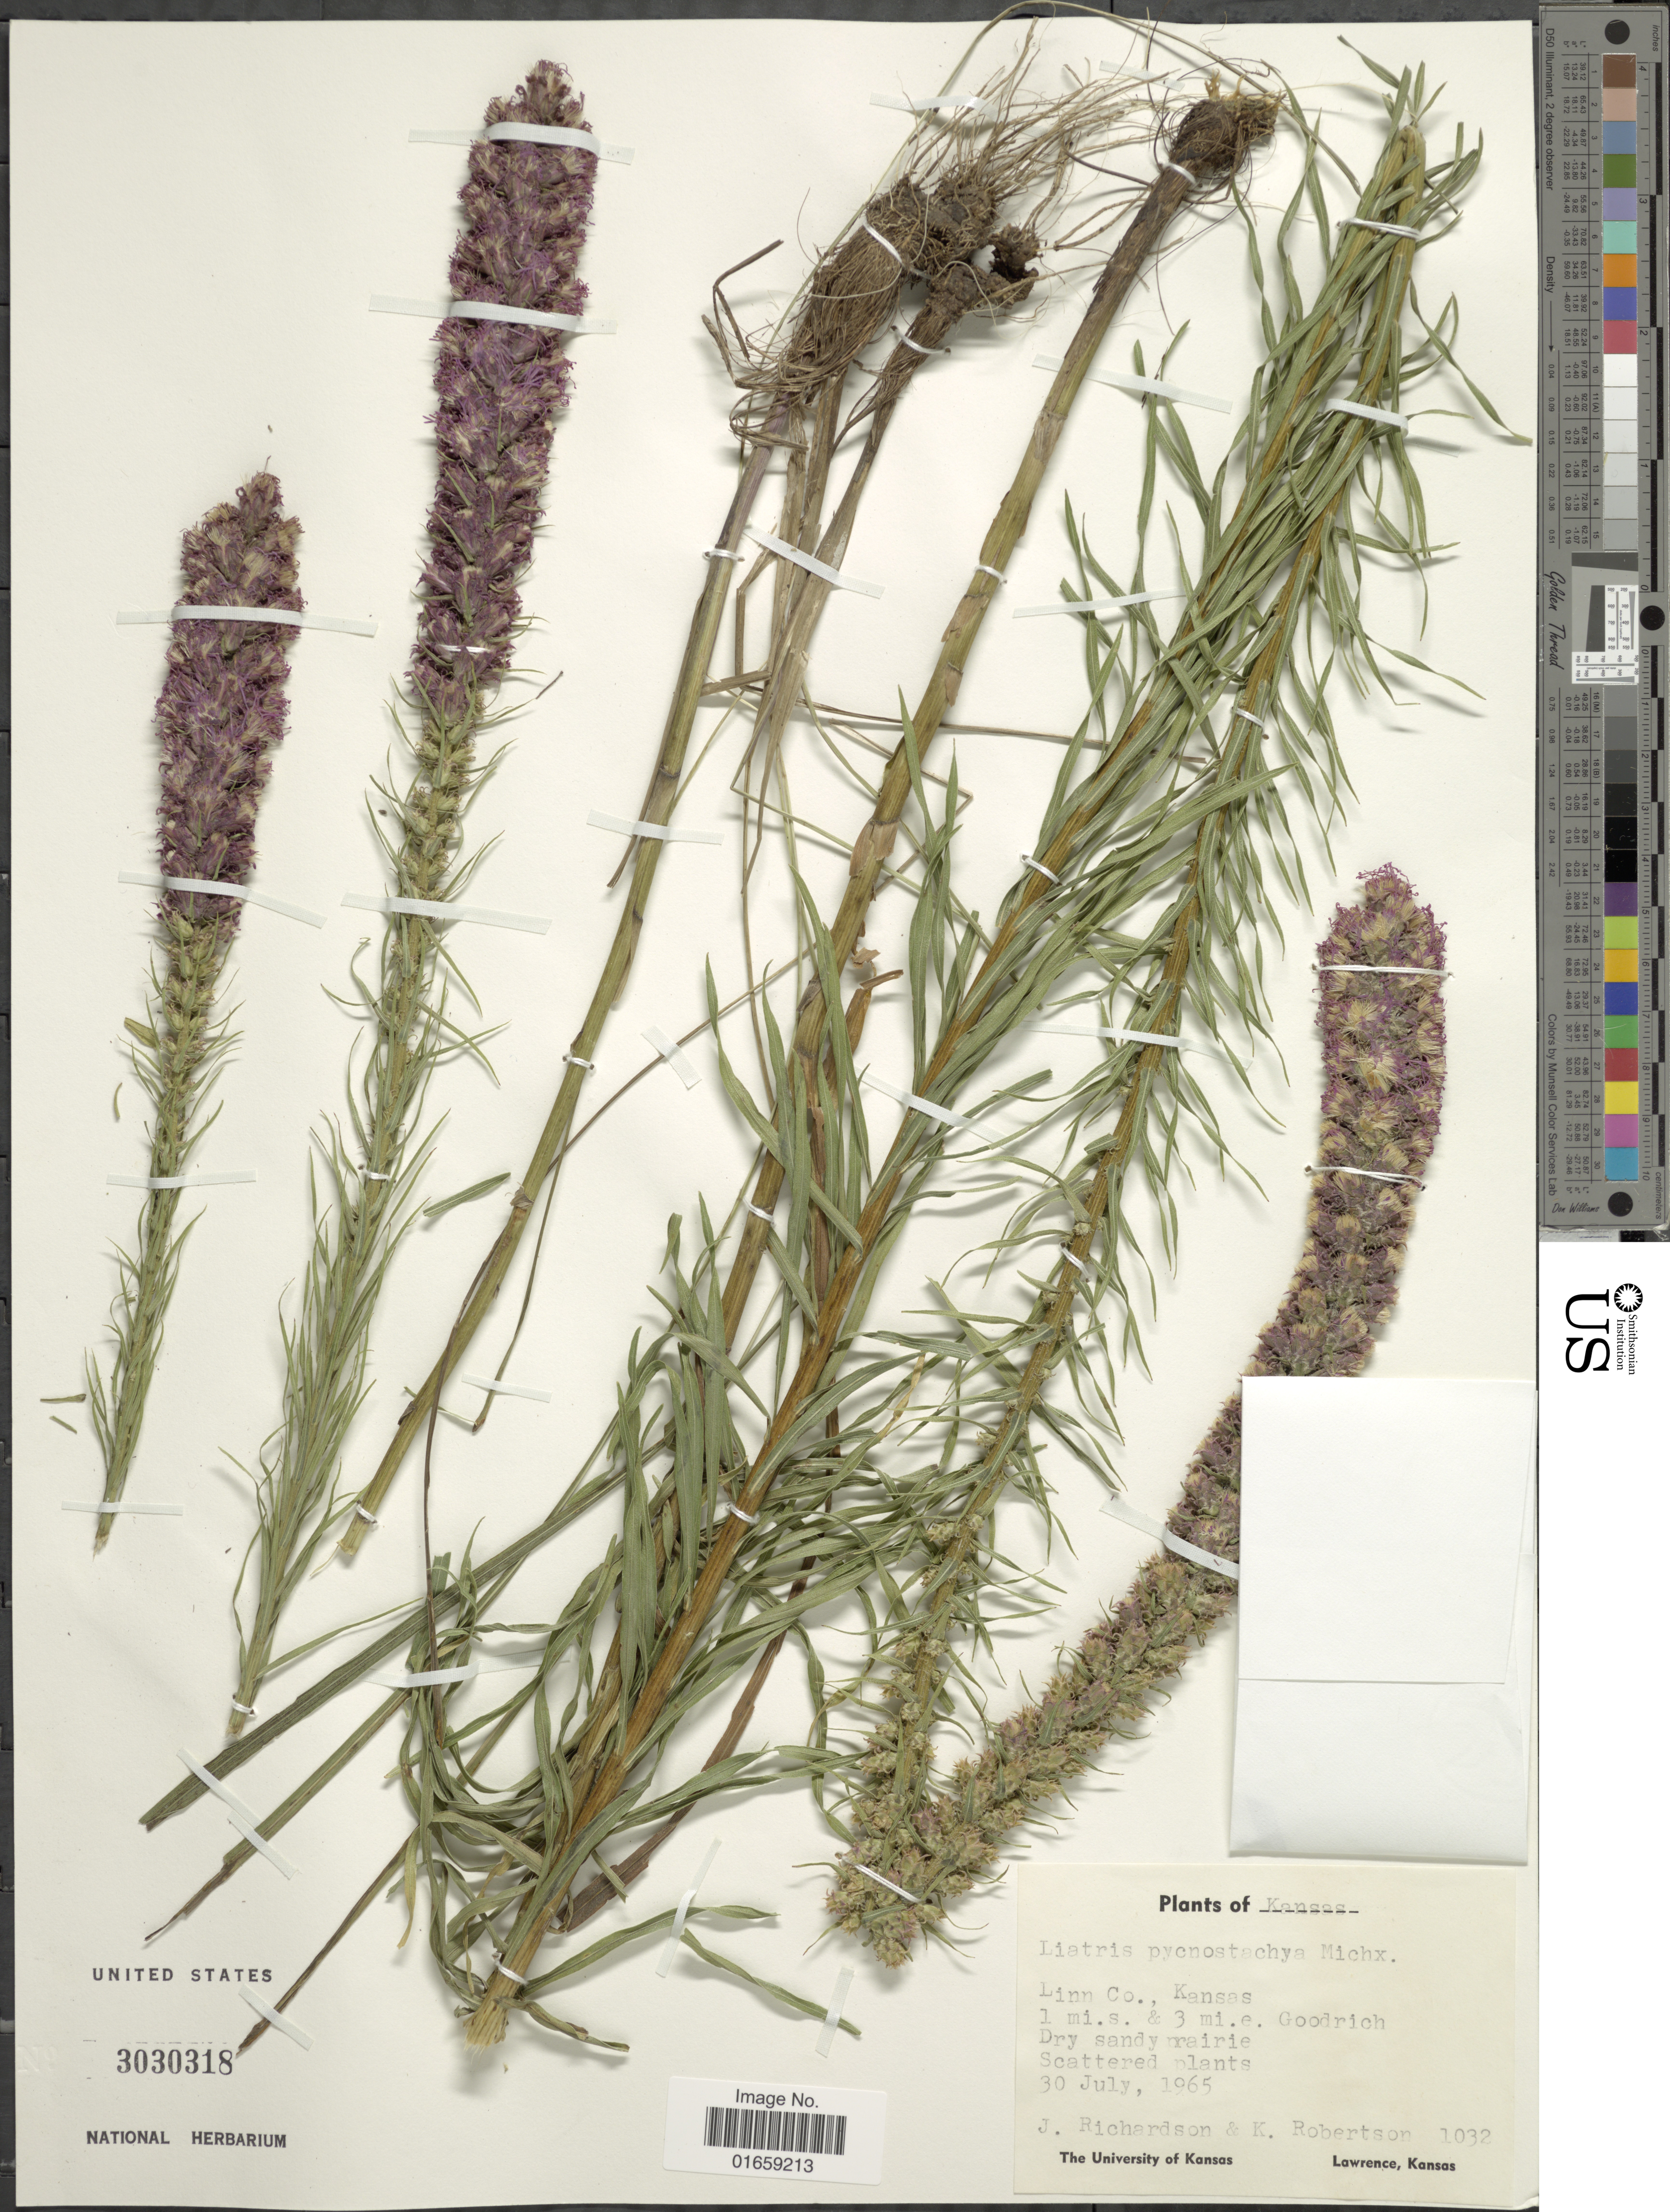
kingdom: Plantae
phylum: Tracheophyta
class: Magnoliopsida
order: Asterales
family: Asteraceae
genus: Liatris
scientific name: Liatris pycnostachya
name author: Michx.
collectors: J. Richardson & K. Robertson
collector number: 1032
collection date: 1965-07-30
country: United States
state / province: Kansas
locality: Linn Co., Kansas, 1 mi. s. & 3 mi. e. Goodrich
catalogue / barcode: US 3030318